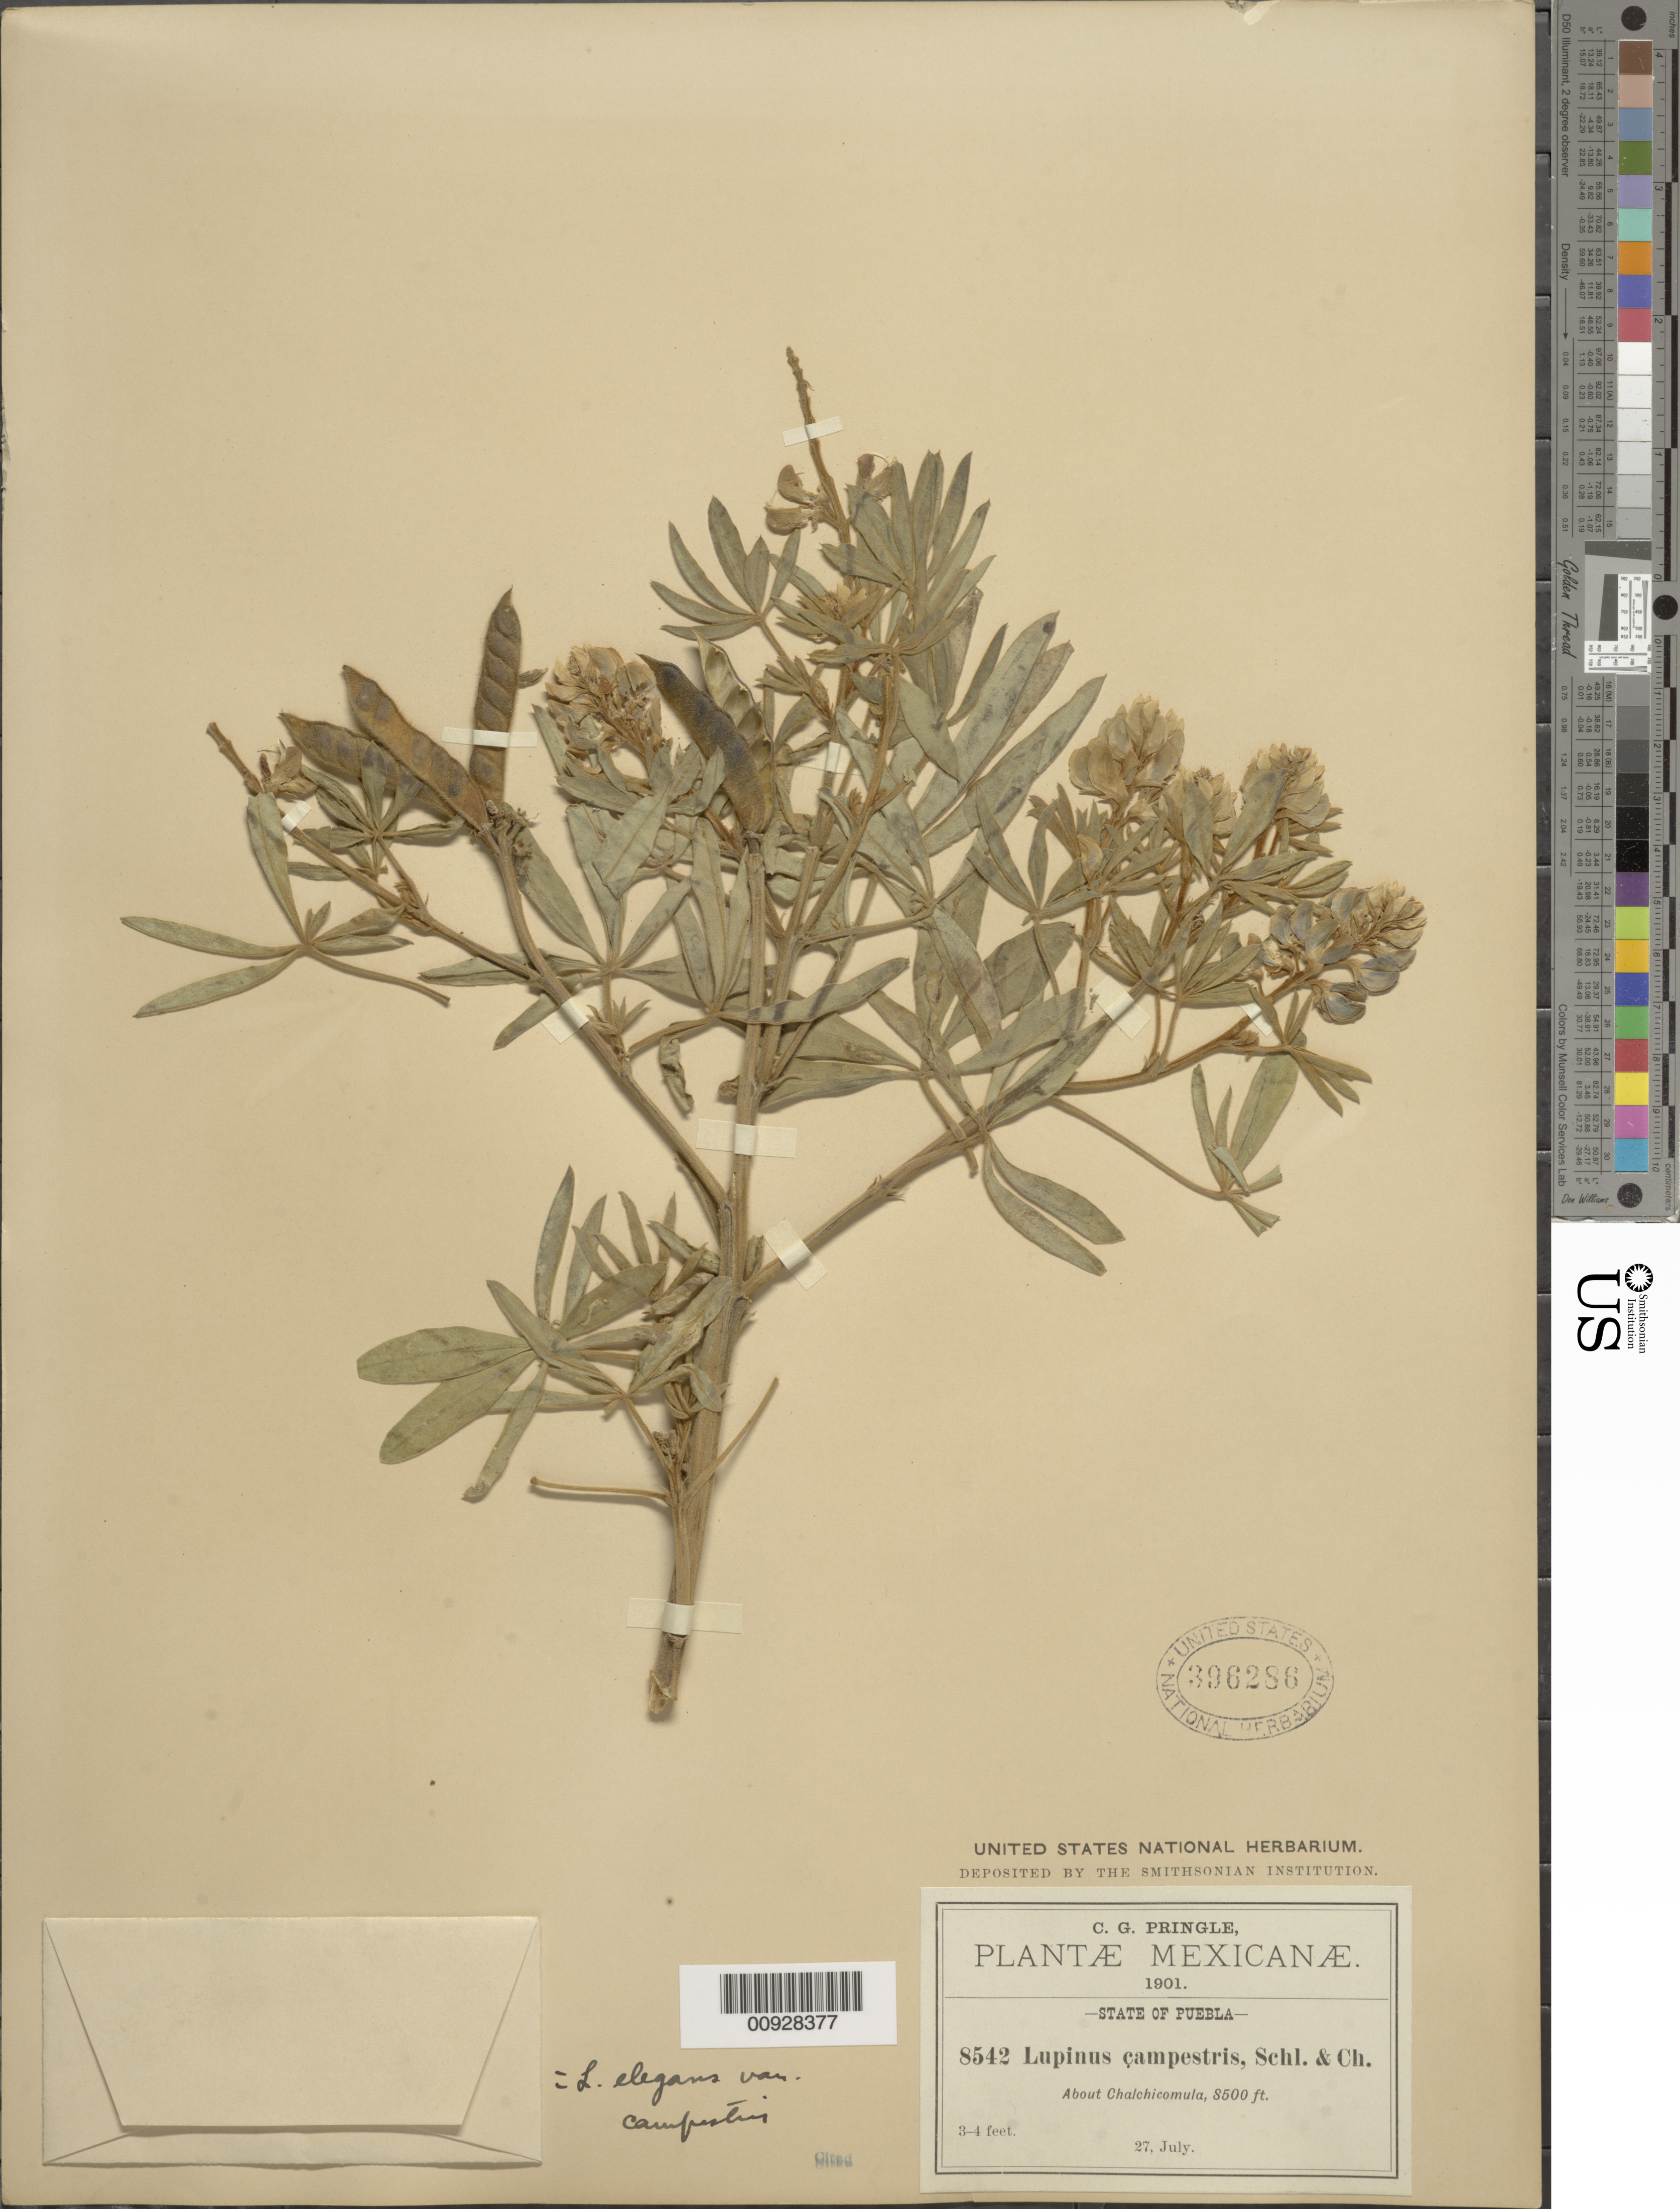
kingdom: Plantae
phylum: Tracheophyta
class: Magnoliopsida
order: Fabales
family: Fabaceae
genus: Lupinus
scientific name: Lupinus elegans var. campestris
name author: (Cham. & Schltdl.) C.P. Sm.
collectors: C. G. Pringle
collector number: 8542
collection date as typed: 27 Jul 1901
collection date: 1901-07-27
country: Mexico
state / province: Puebla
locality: About Chalchicomula, State of Puebla.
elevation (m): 2591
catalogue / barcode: US 396286